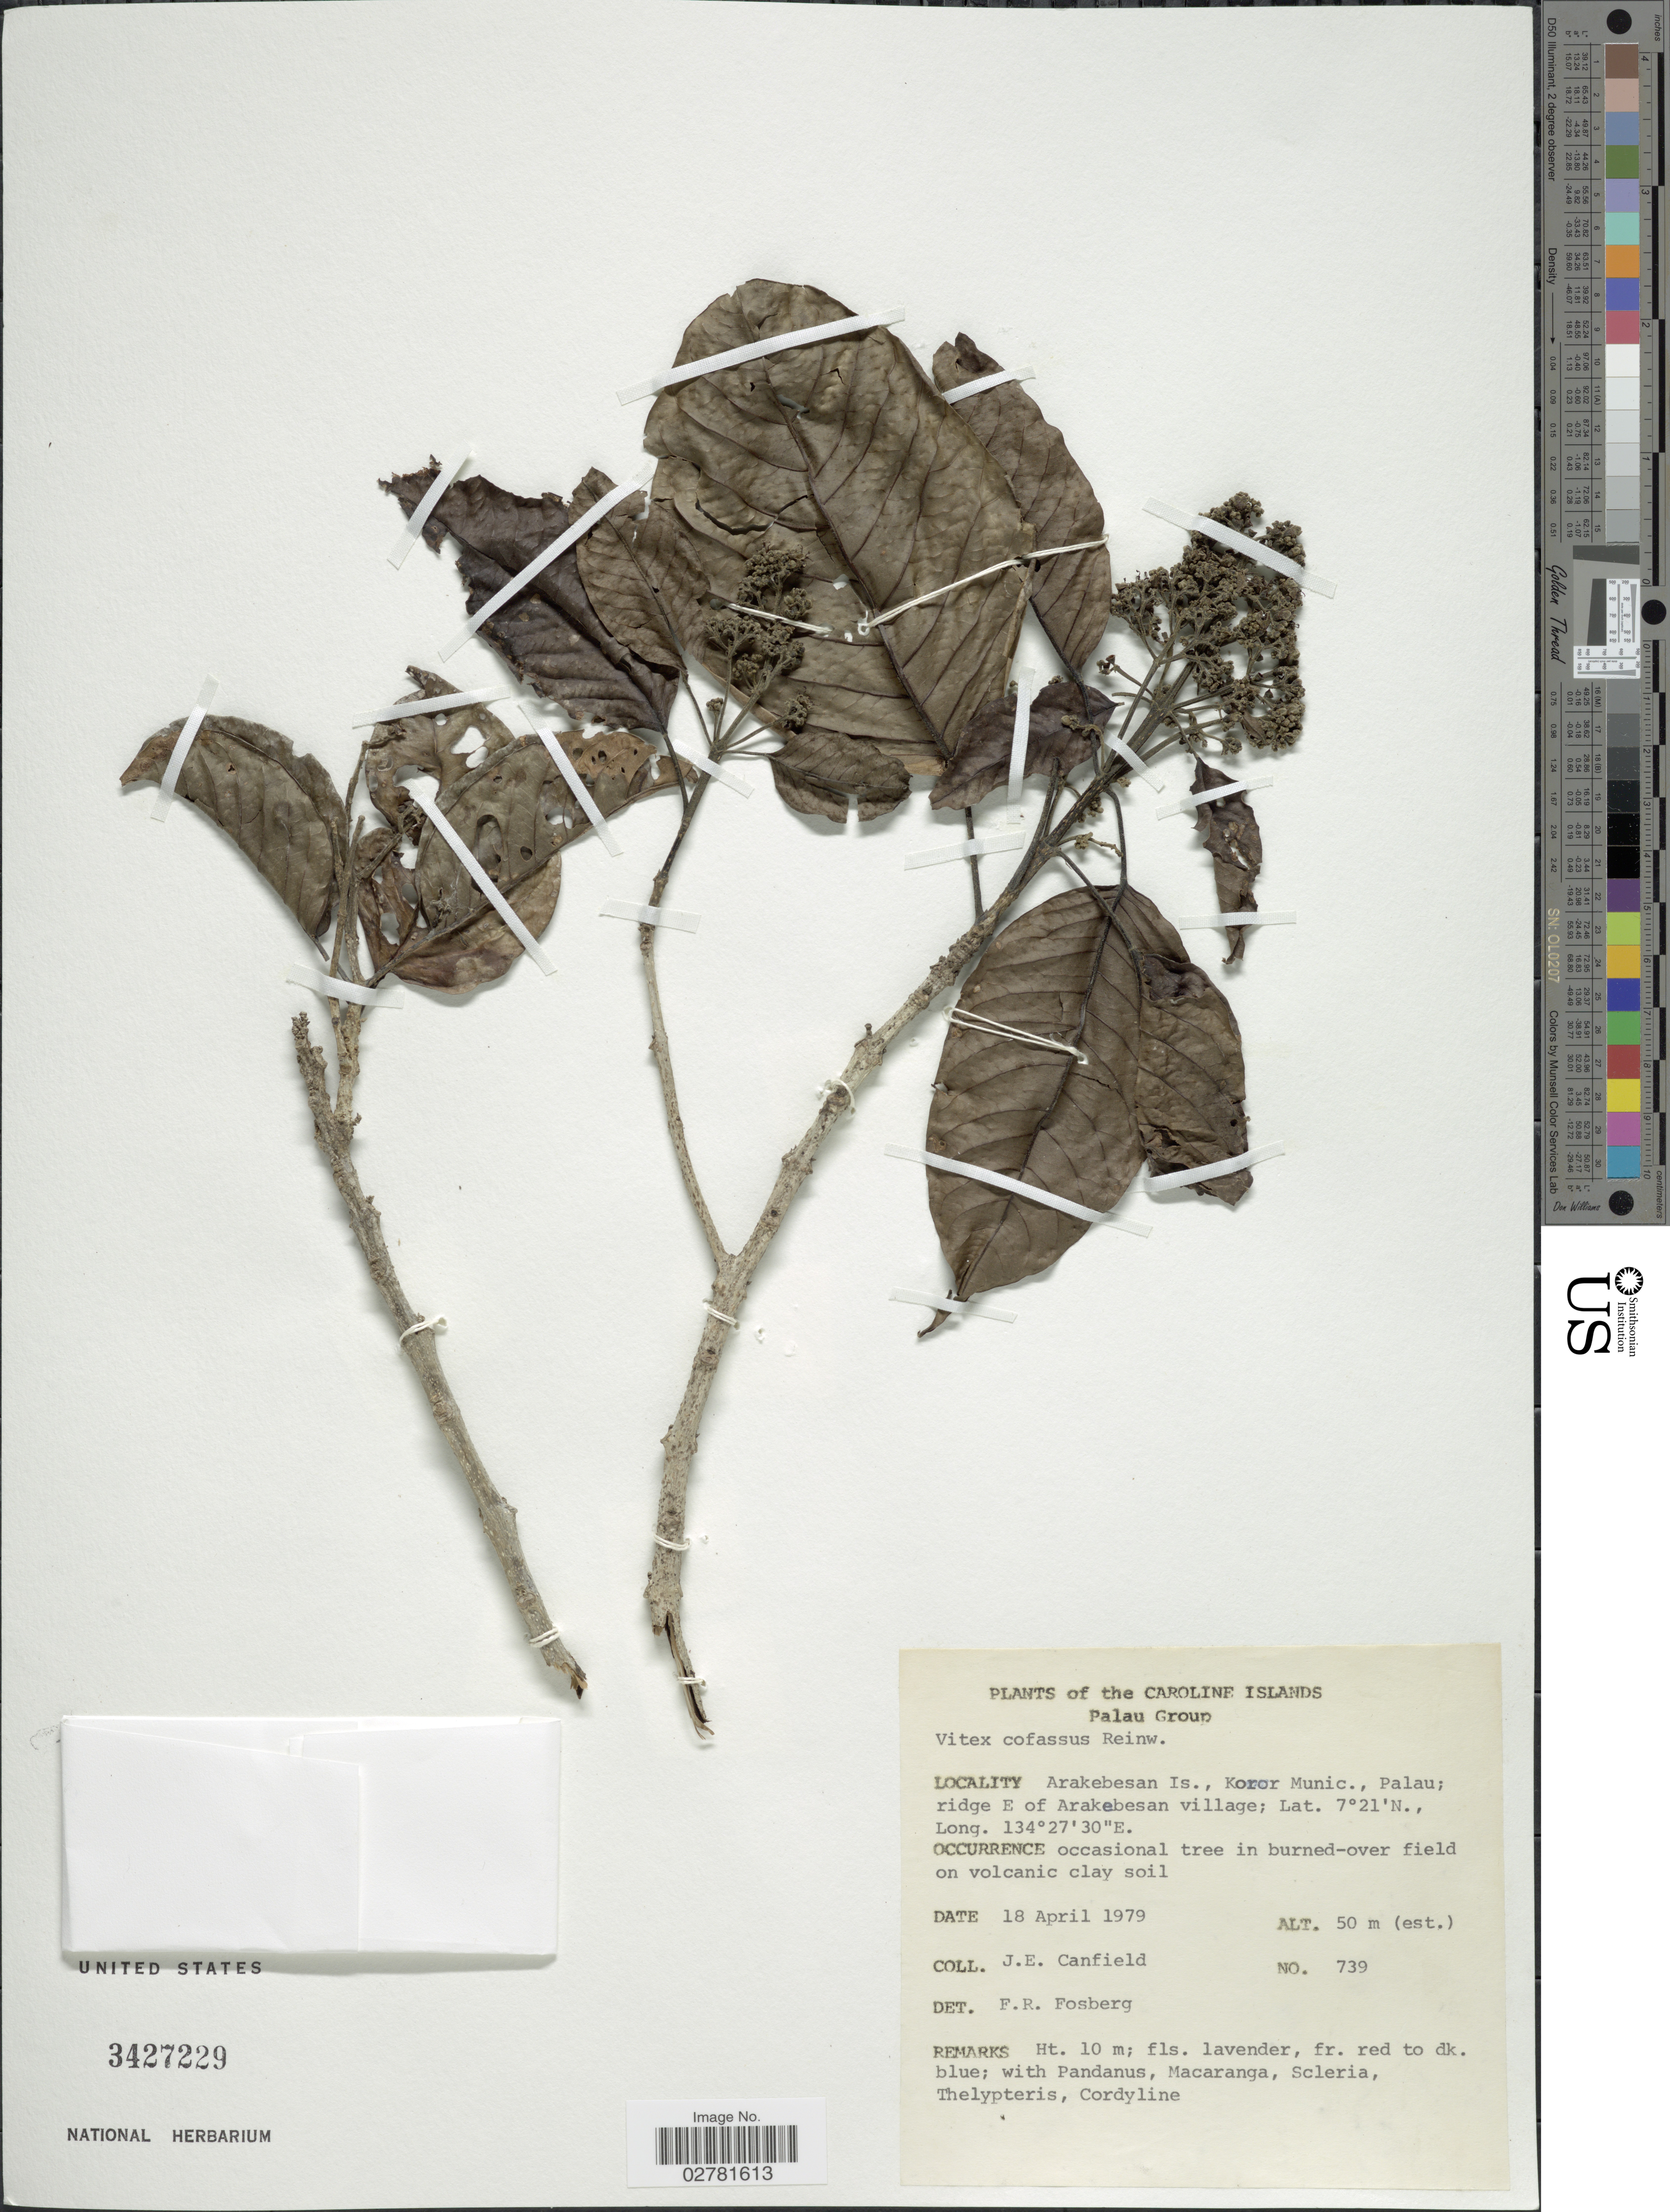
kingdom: Plantae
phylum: Tracheophyta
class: Magnoliopsida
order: Lamiales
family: Lamiaceae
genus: Vitex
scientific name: Vitex cofassus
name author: Reinw. ex Blume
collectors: J. E. Canfield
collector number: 739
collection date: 1979-04-18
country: Palau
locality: The Caroline Islands. Palau Group. Arakebesan Is., Koror Munic., Palau ridge E of Arakebesan village.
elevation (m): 50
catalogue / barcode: US 3427229